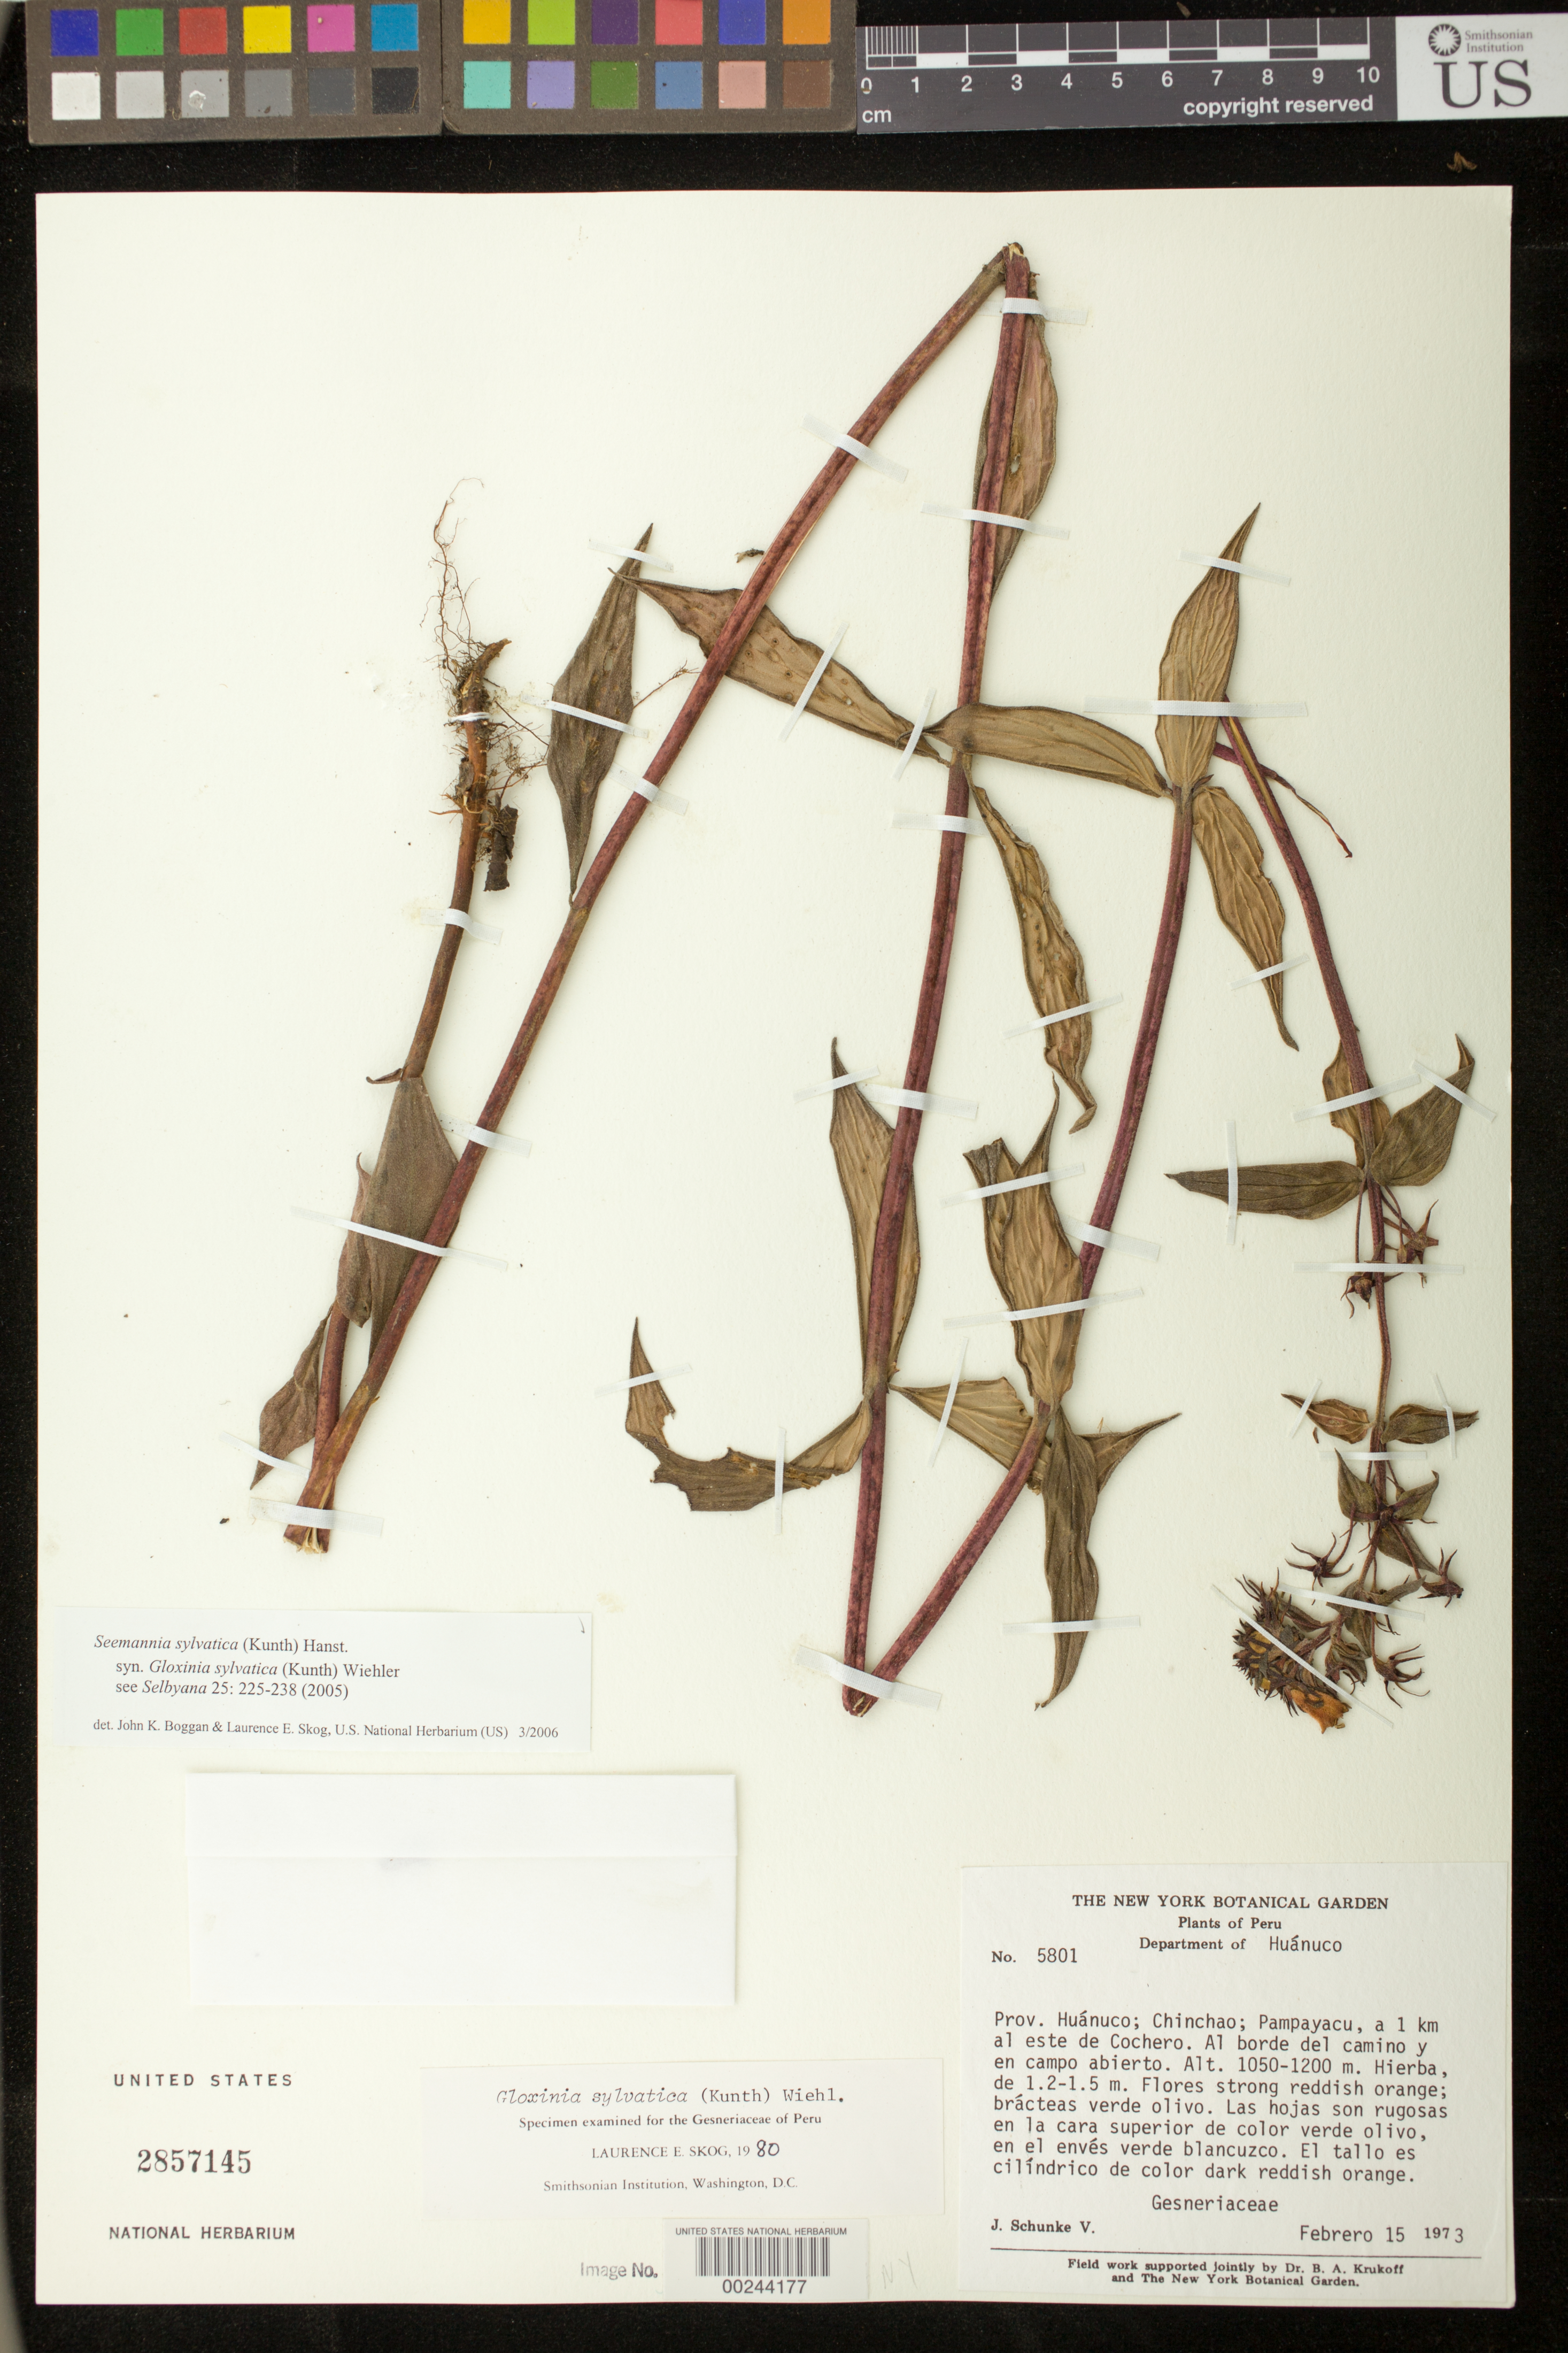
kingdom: Plantae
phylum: Tracheophyta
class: Magnoliopsida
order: Lamiales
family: Gesneriaceae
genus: Seemannia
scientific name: Seemannia sylvatica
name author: (Kunth) Hanst.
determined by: Boggan, J. K.; Skog, L. E.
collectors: J. Schunke Vigo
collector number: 5801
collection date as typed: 15 Feb 1973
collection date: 1973-02-15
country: Peru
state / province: Huánuco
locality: Prov. Huanuco; Chinchao, Pampayacu, 1 km E of Cochero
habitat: Roadside and in open camp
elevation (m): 1050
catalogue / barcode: US 2857145